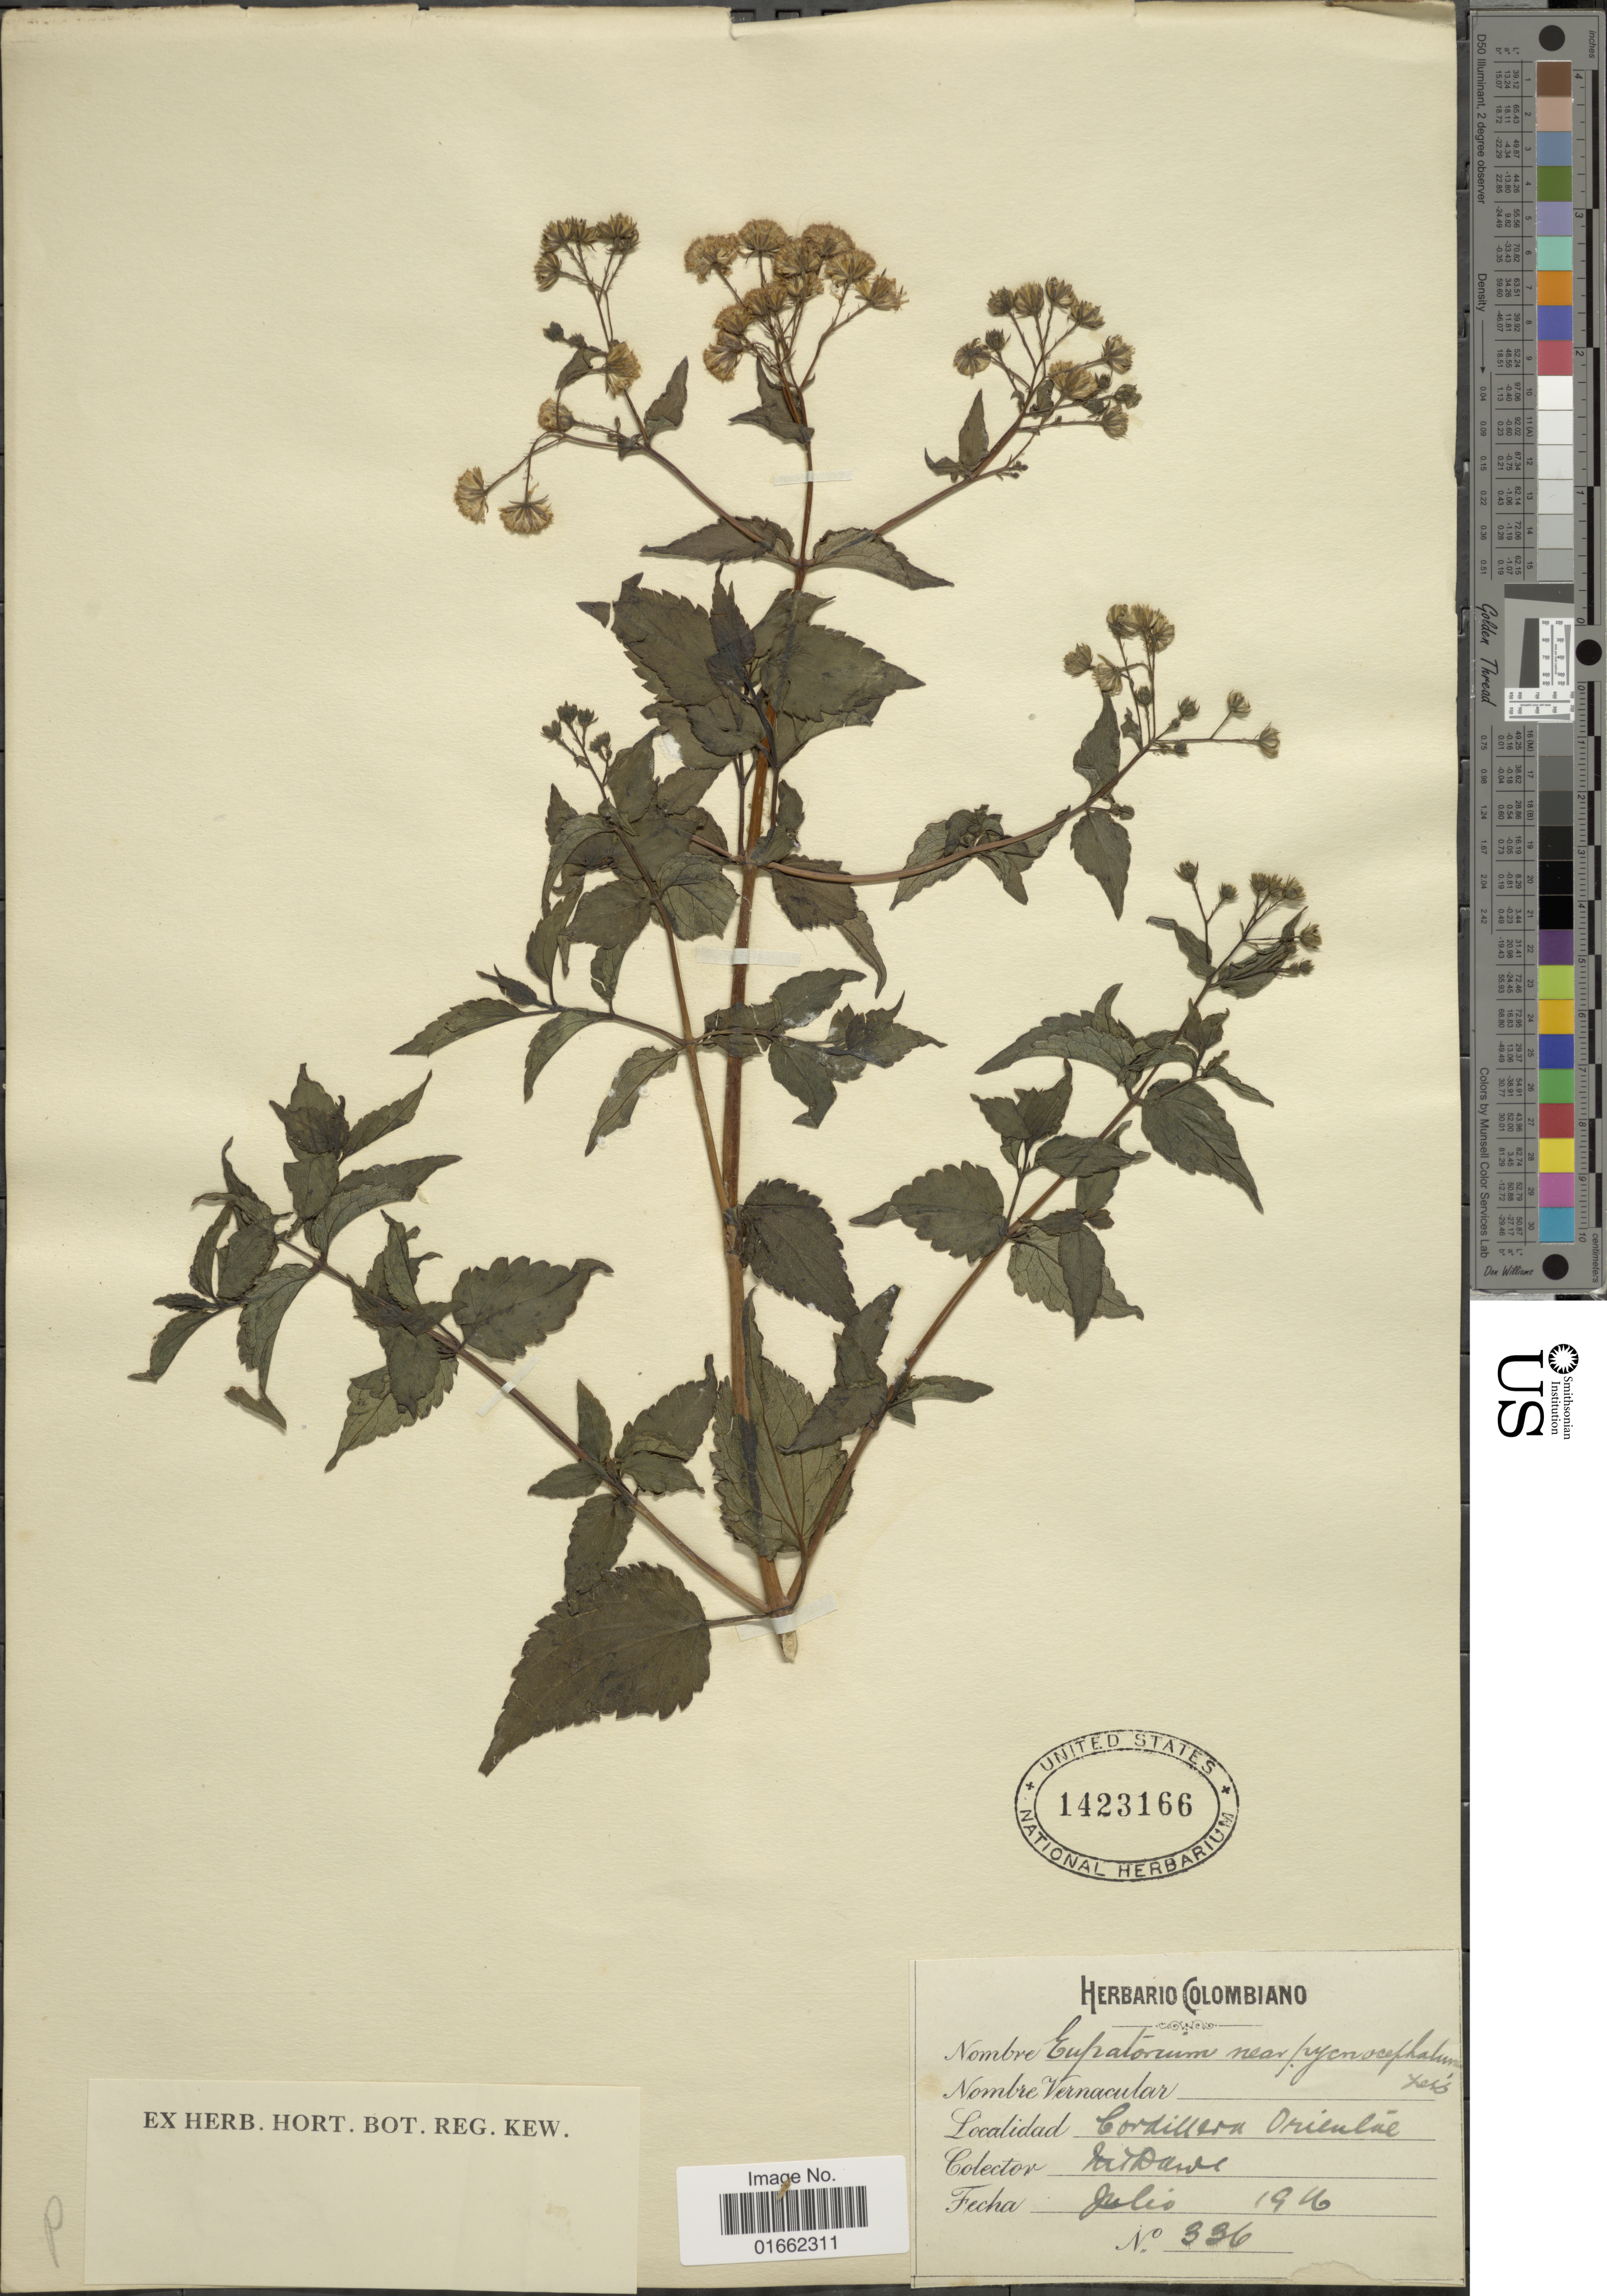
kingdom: Plantae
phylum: Tracheophyta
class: Magnoliopsida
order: Asterales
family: Asteraceae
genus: Fleischmannia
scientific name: Fleischmannia pycnocephala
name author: (Less.) R.M. King & H. Rob.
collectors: M. T. Dawe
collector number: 336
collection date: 1916-07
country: Colombia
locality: Cordillera Oriental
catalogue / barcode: US 1423166